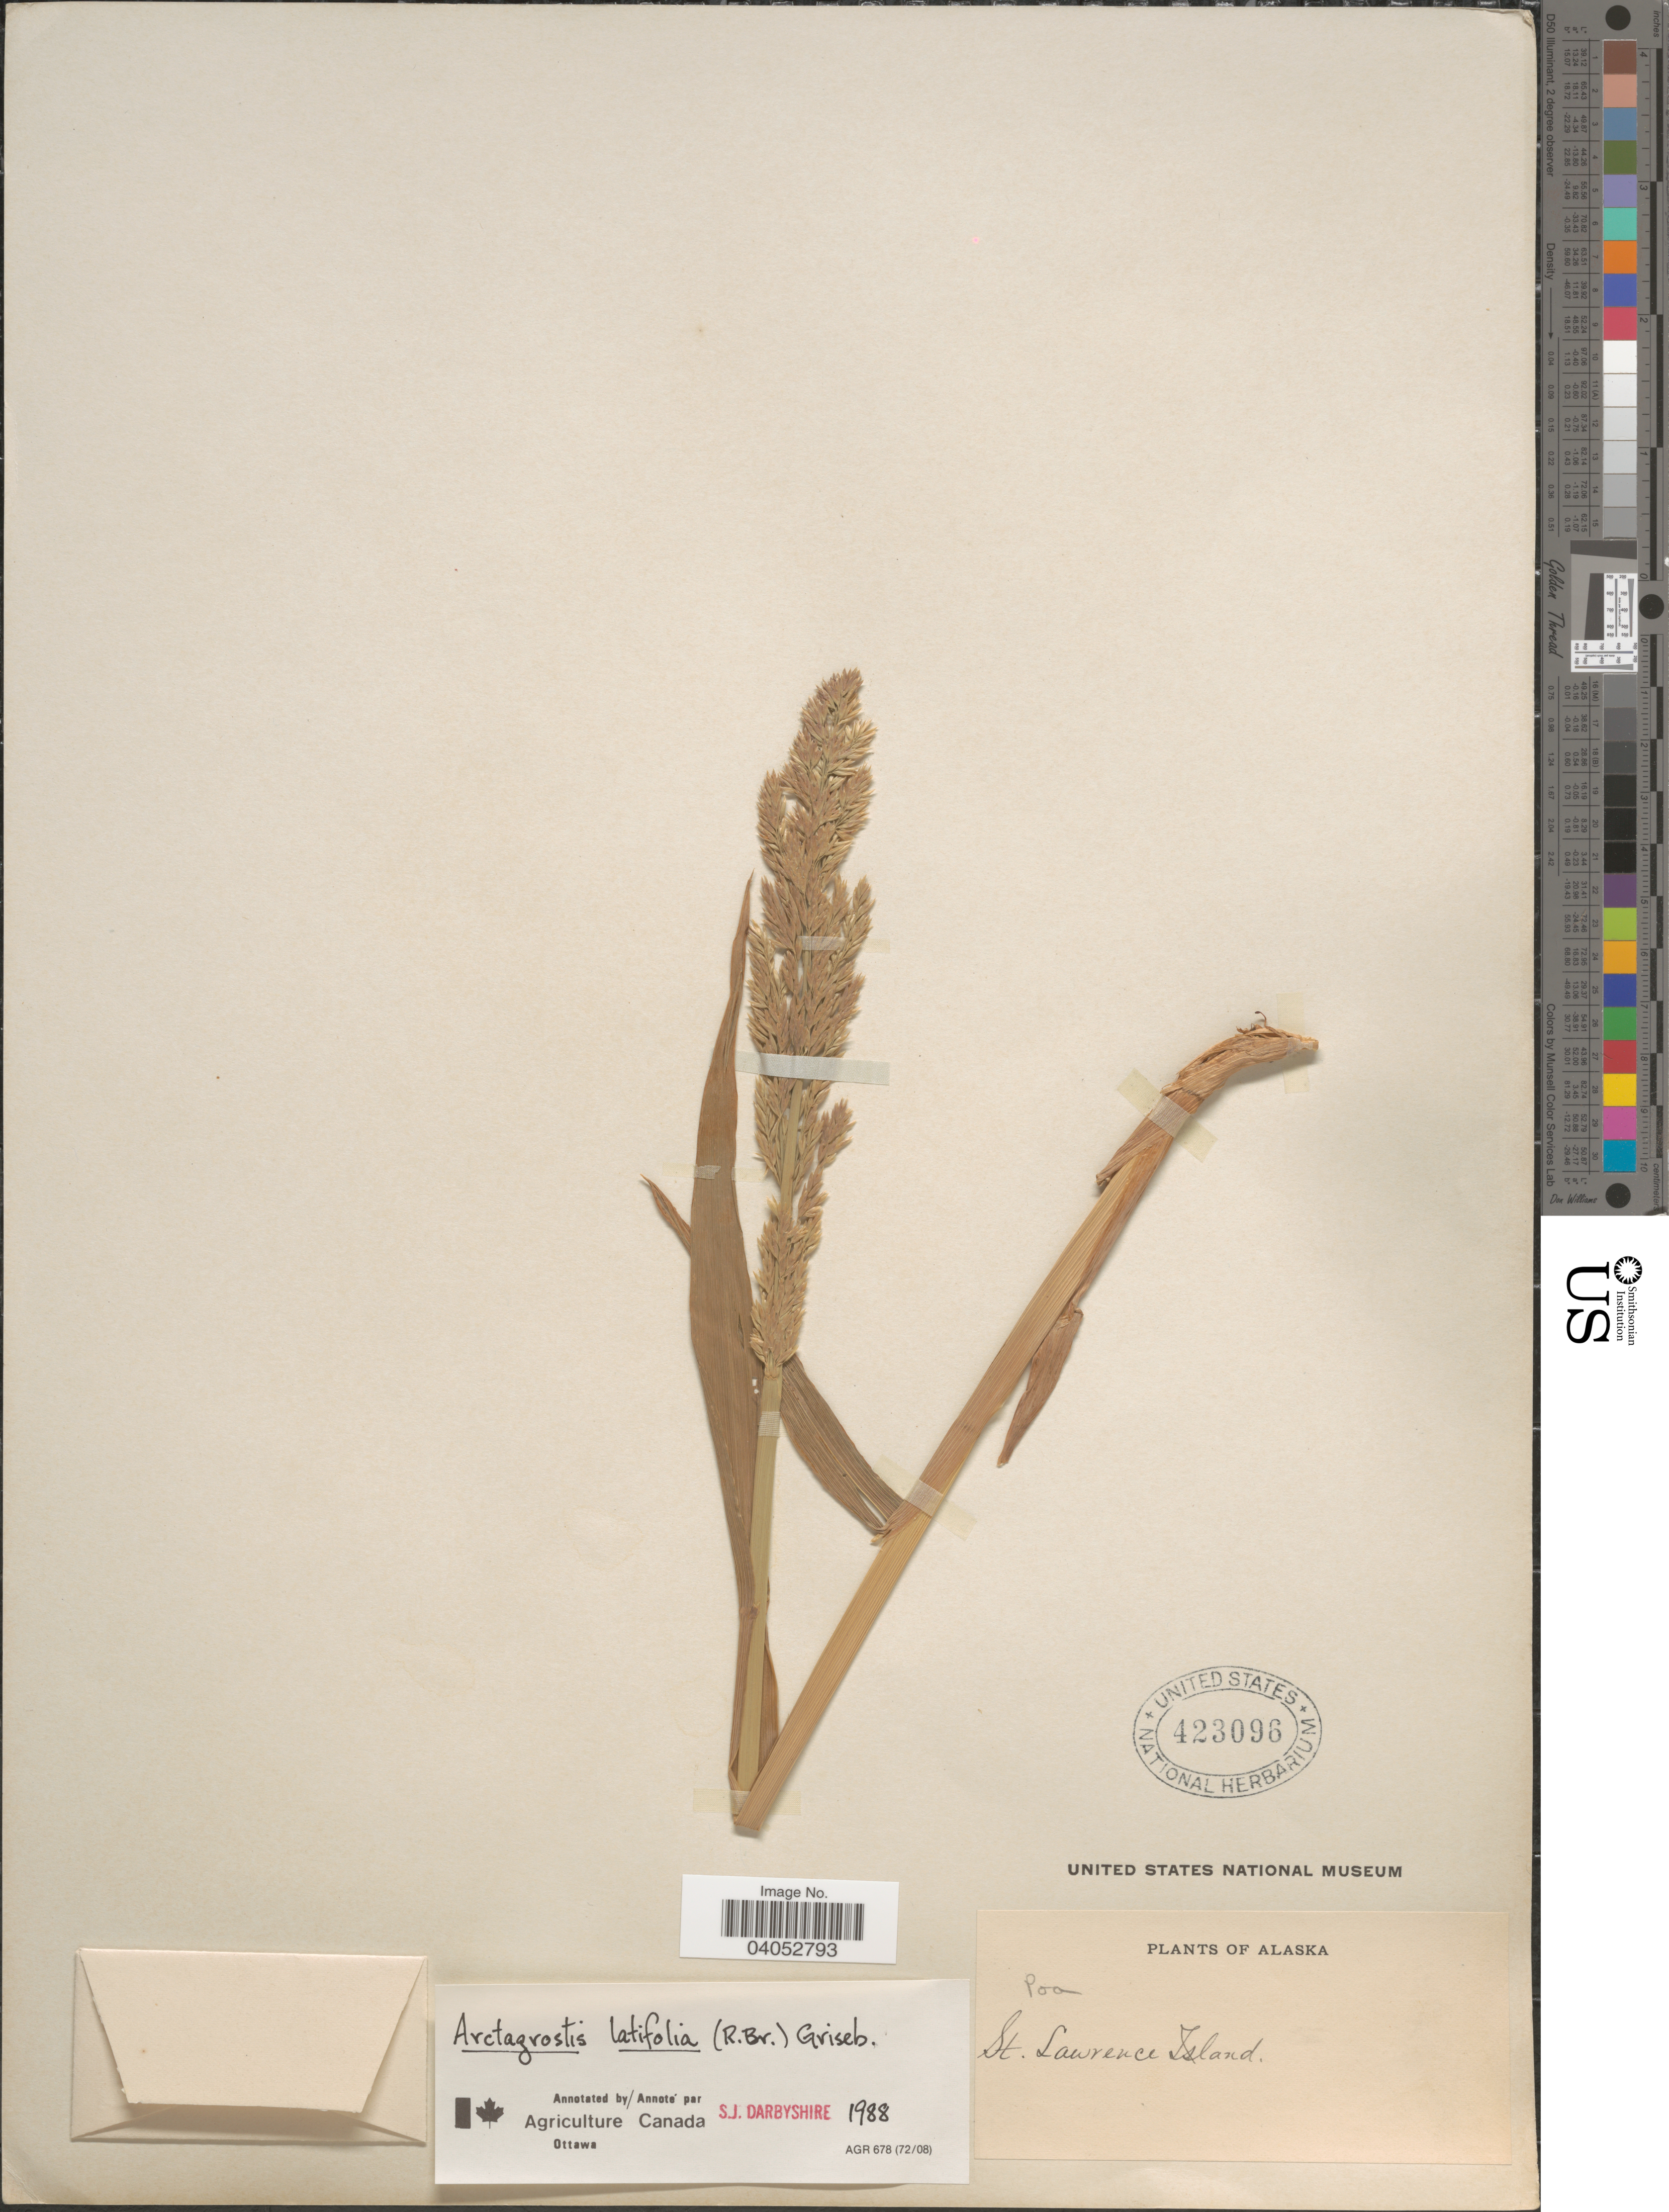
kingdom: Plantae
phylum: Tracheophyta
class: Liliopsida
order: Poales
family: Poaceae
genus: Arctagrostis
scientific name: Arctagrostis latifolia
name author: (R. Br.) Griseb.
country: United States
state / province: Alaska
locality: St. Lawrence Island.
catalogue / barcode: US 423096